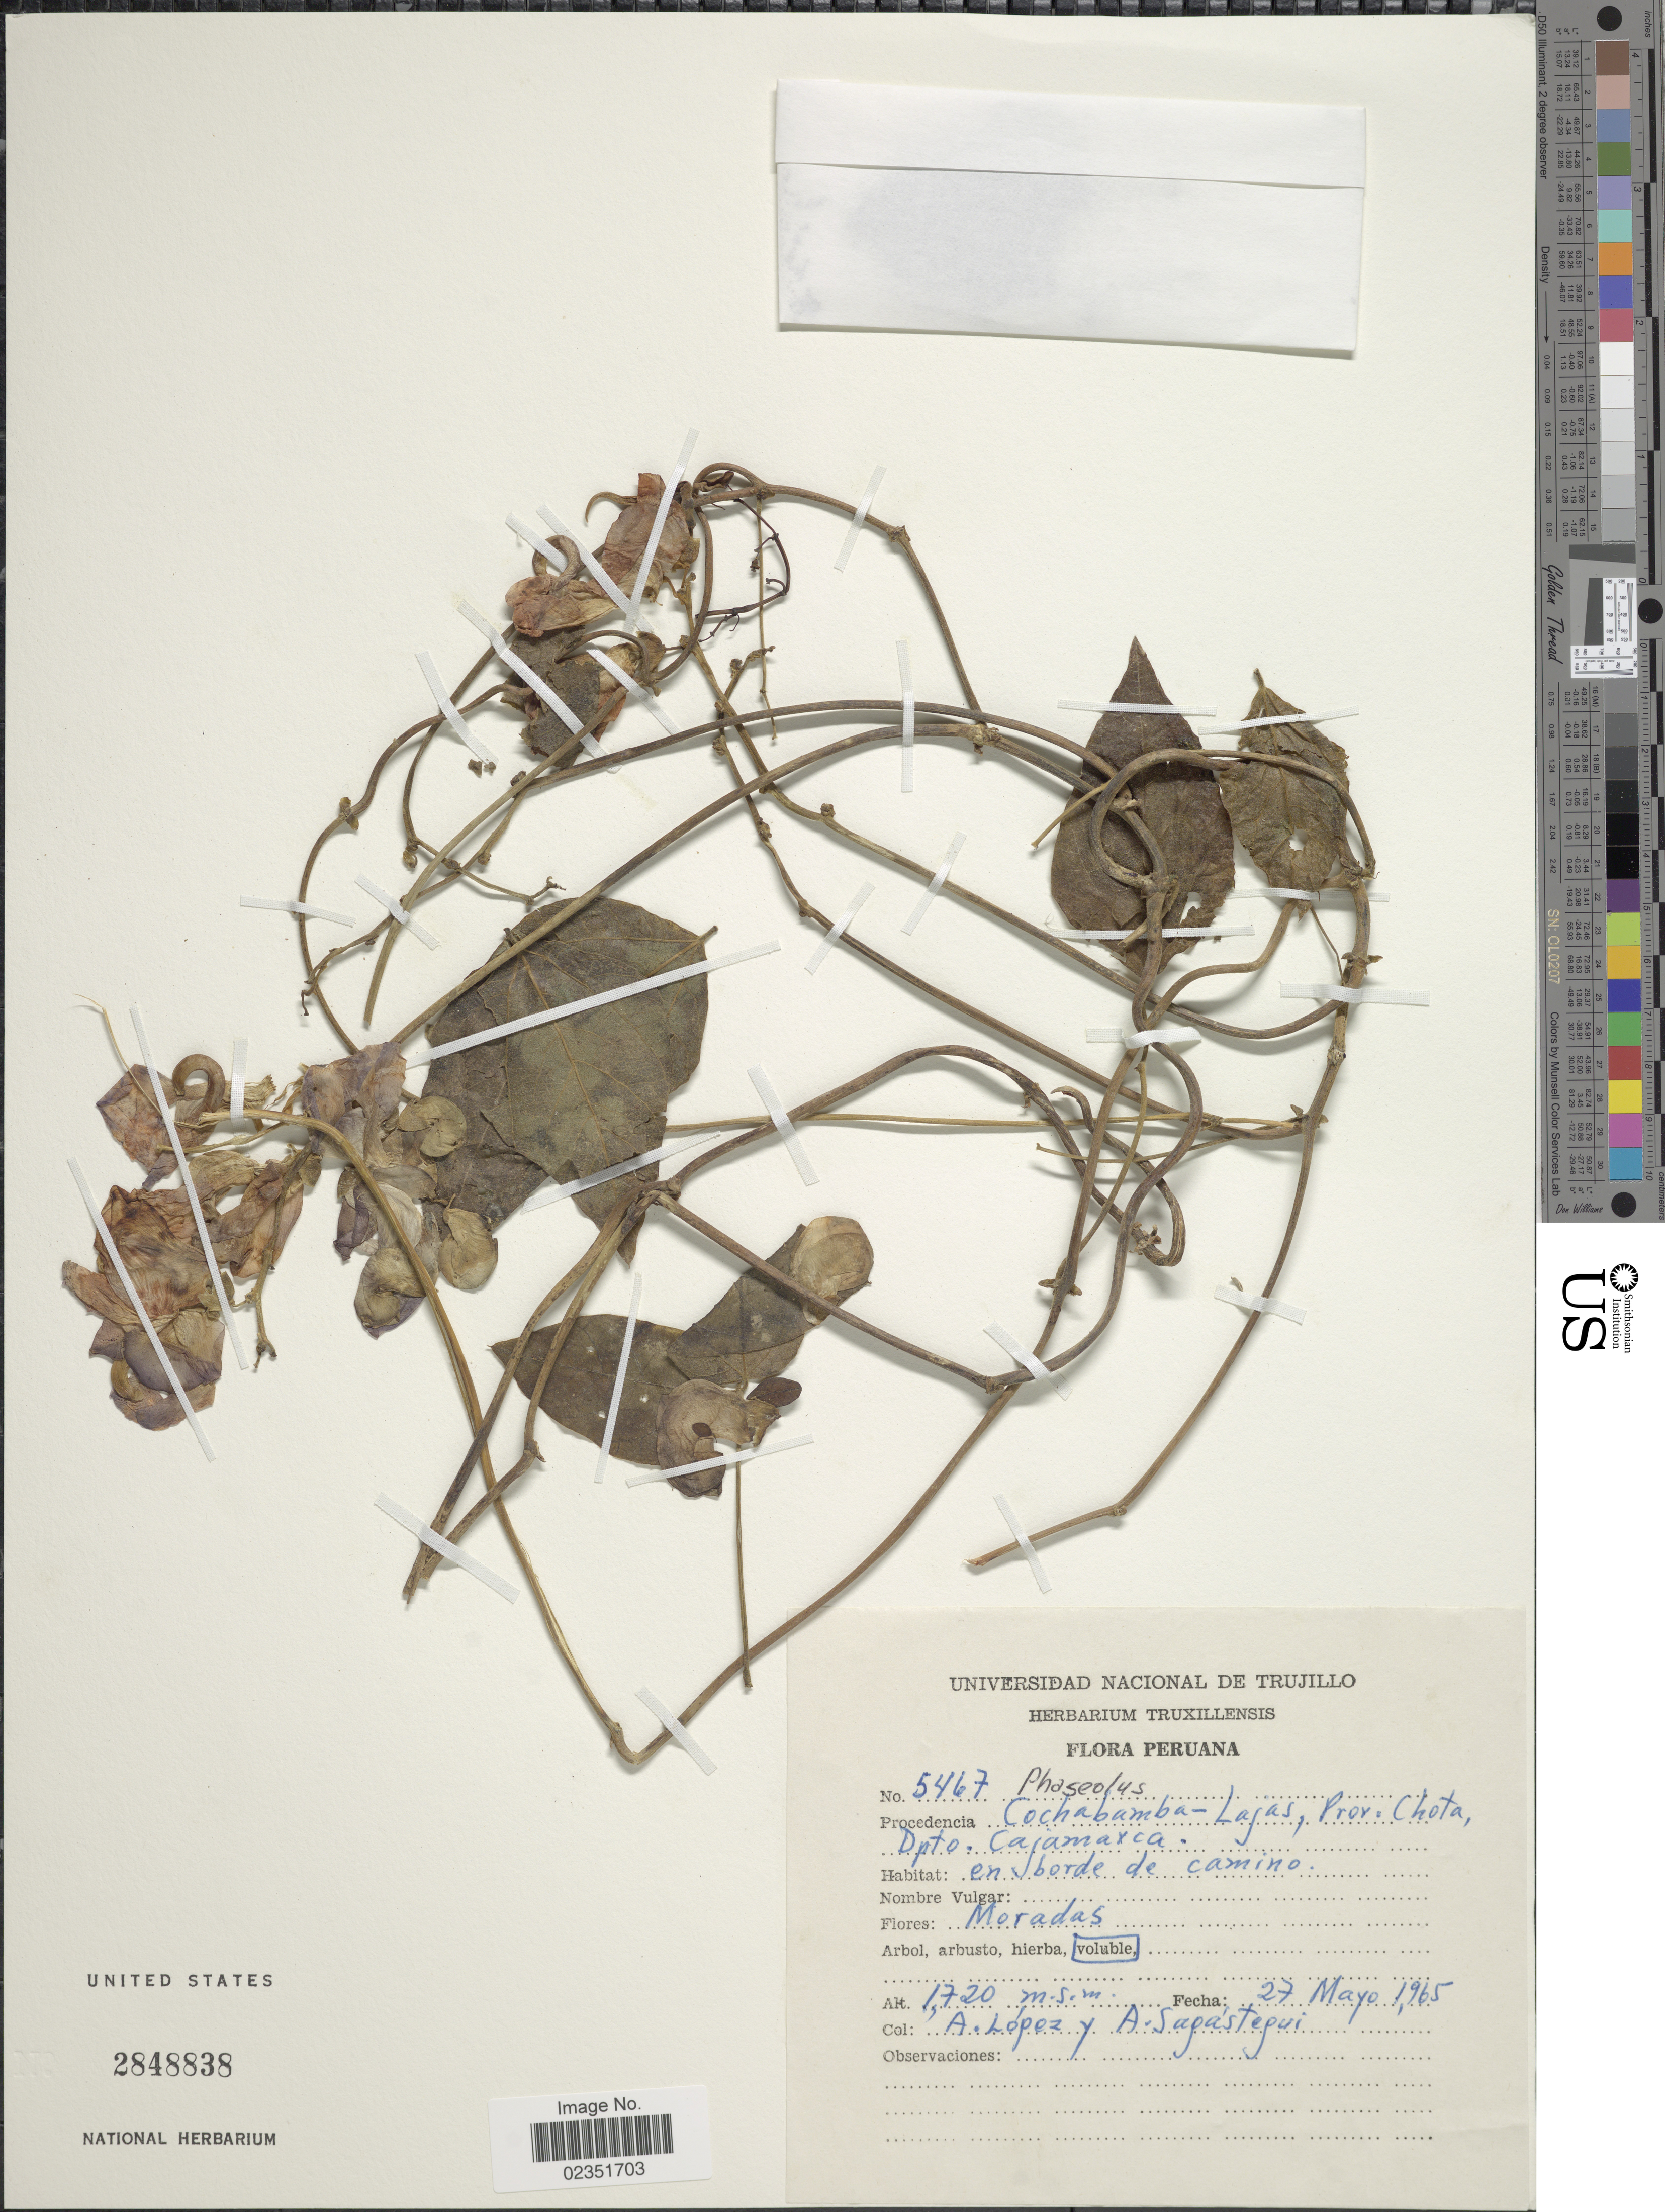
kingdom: Plantae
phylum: Tracheophyta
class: Magnoliopsida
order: Fabales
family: Fabaceae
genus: Phaseolus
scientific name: Phaseolus sp.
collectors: A. López & A. Sagastegui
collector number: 5467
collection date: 1965-05-27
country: Peru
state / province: Cajamarca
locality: Procedencia Cochabamba, Lagas, Prov. Chota, Dpto. Cajamarca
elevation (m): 1720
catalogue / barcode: US 2848838